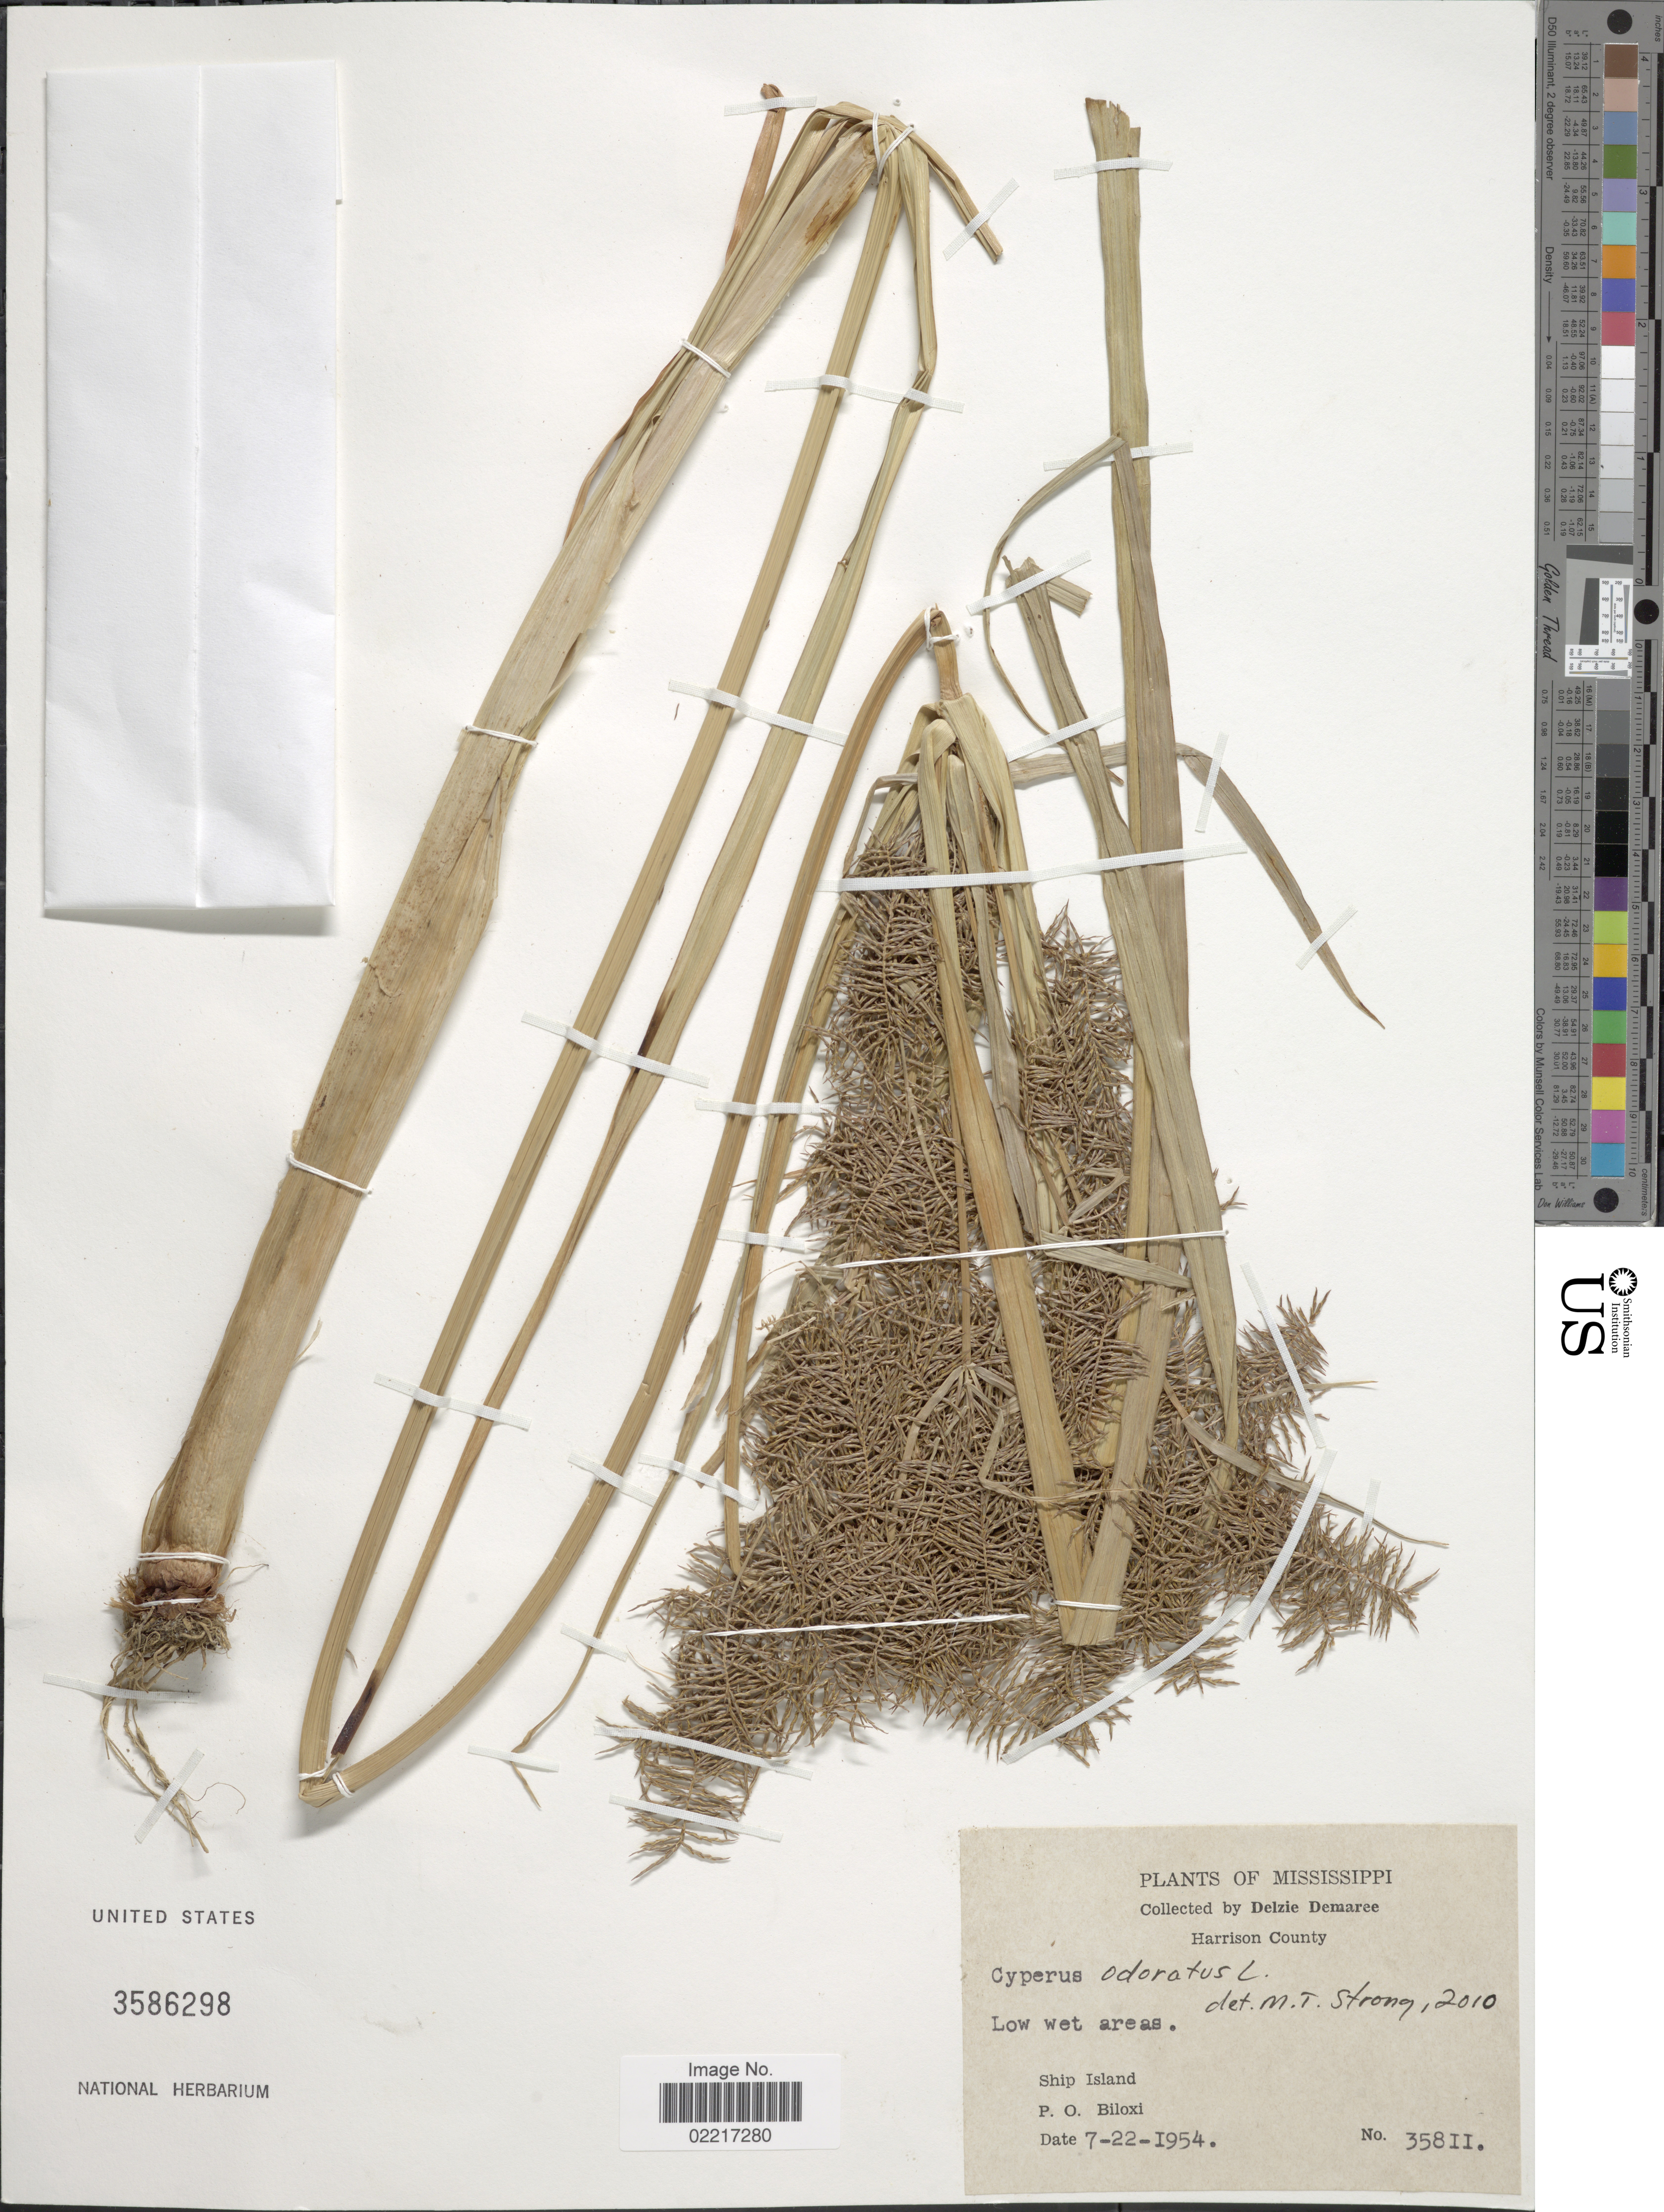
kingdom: Plantae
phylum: Tracheophyta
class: Liliopsida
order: Poales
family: Cyperaceae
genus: Cyperus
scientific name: Cyperus odoratus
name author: L.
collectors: D. Demaree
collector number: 35811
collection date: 1954-07-22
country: United States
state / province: Mississippi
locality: Harrison County, Ship Island, P.O. Biloxi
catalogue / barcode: US 3586298